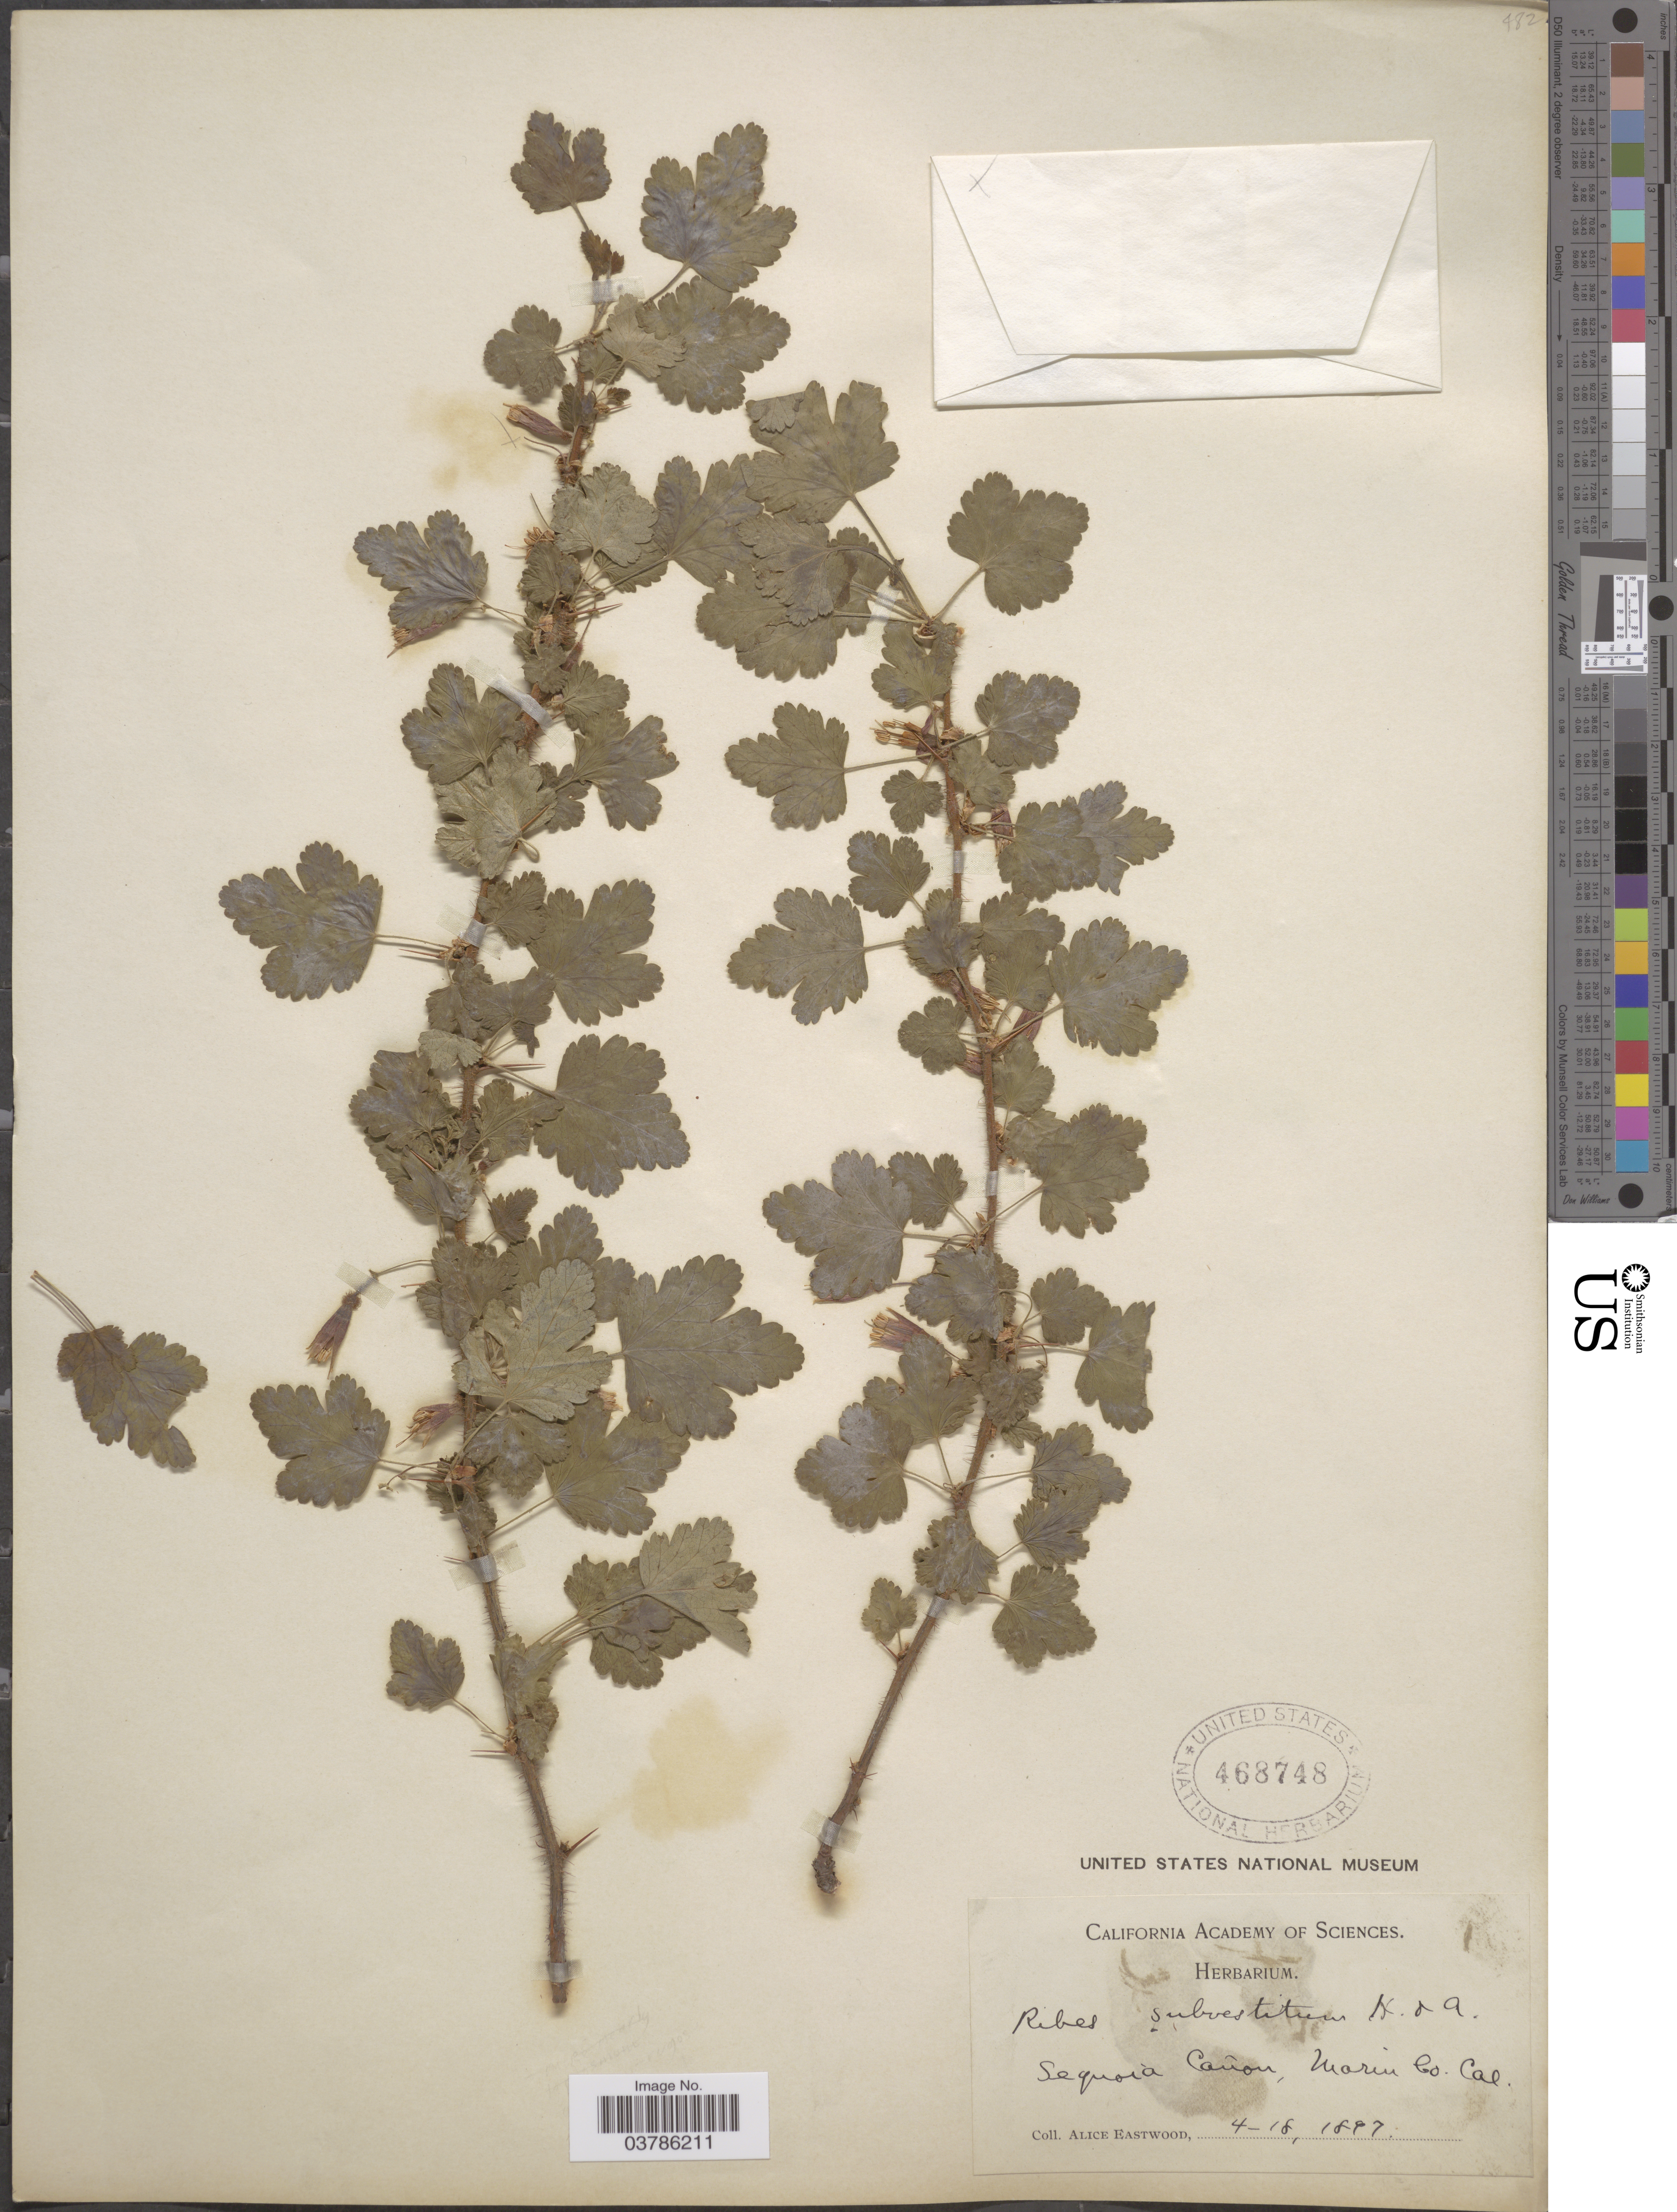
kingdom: Plantae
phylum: Tracheophyta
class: Magnoliopsida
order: Saxifragales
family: Grossulariaceae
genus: Ribes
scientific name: Ribes menziesii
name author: Pursh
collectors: A. Eastwood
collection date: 1897-04-18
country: United States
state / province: California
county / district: Marin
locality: Sequoia Cañon, Marin Co.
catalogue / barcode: US 468748